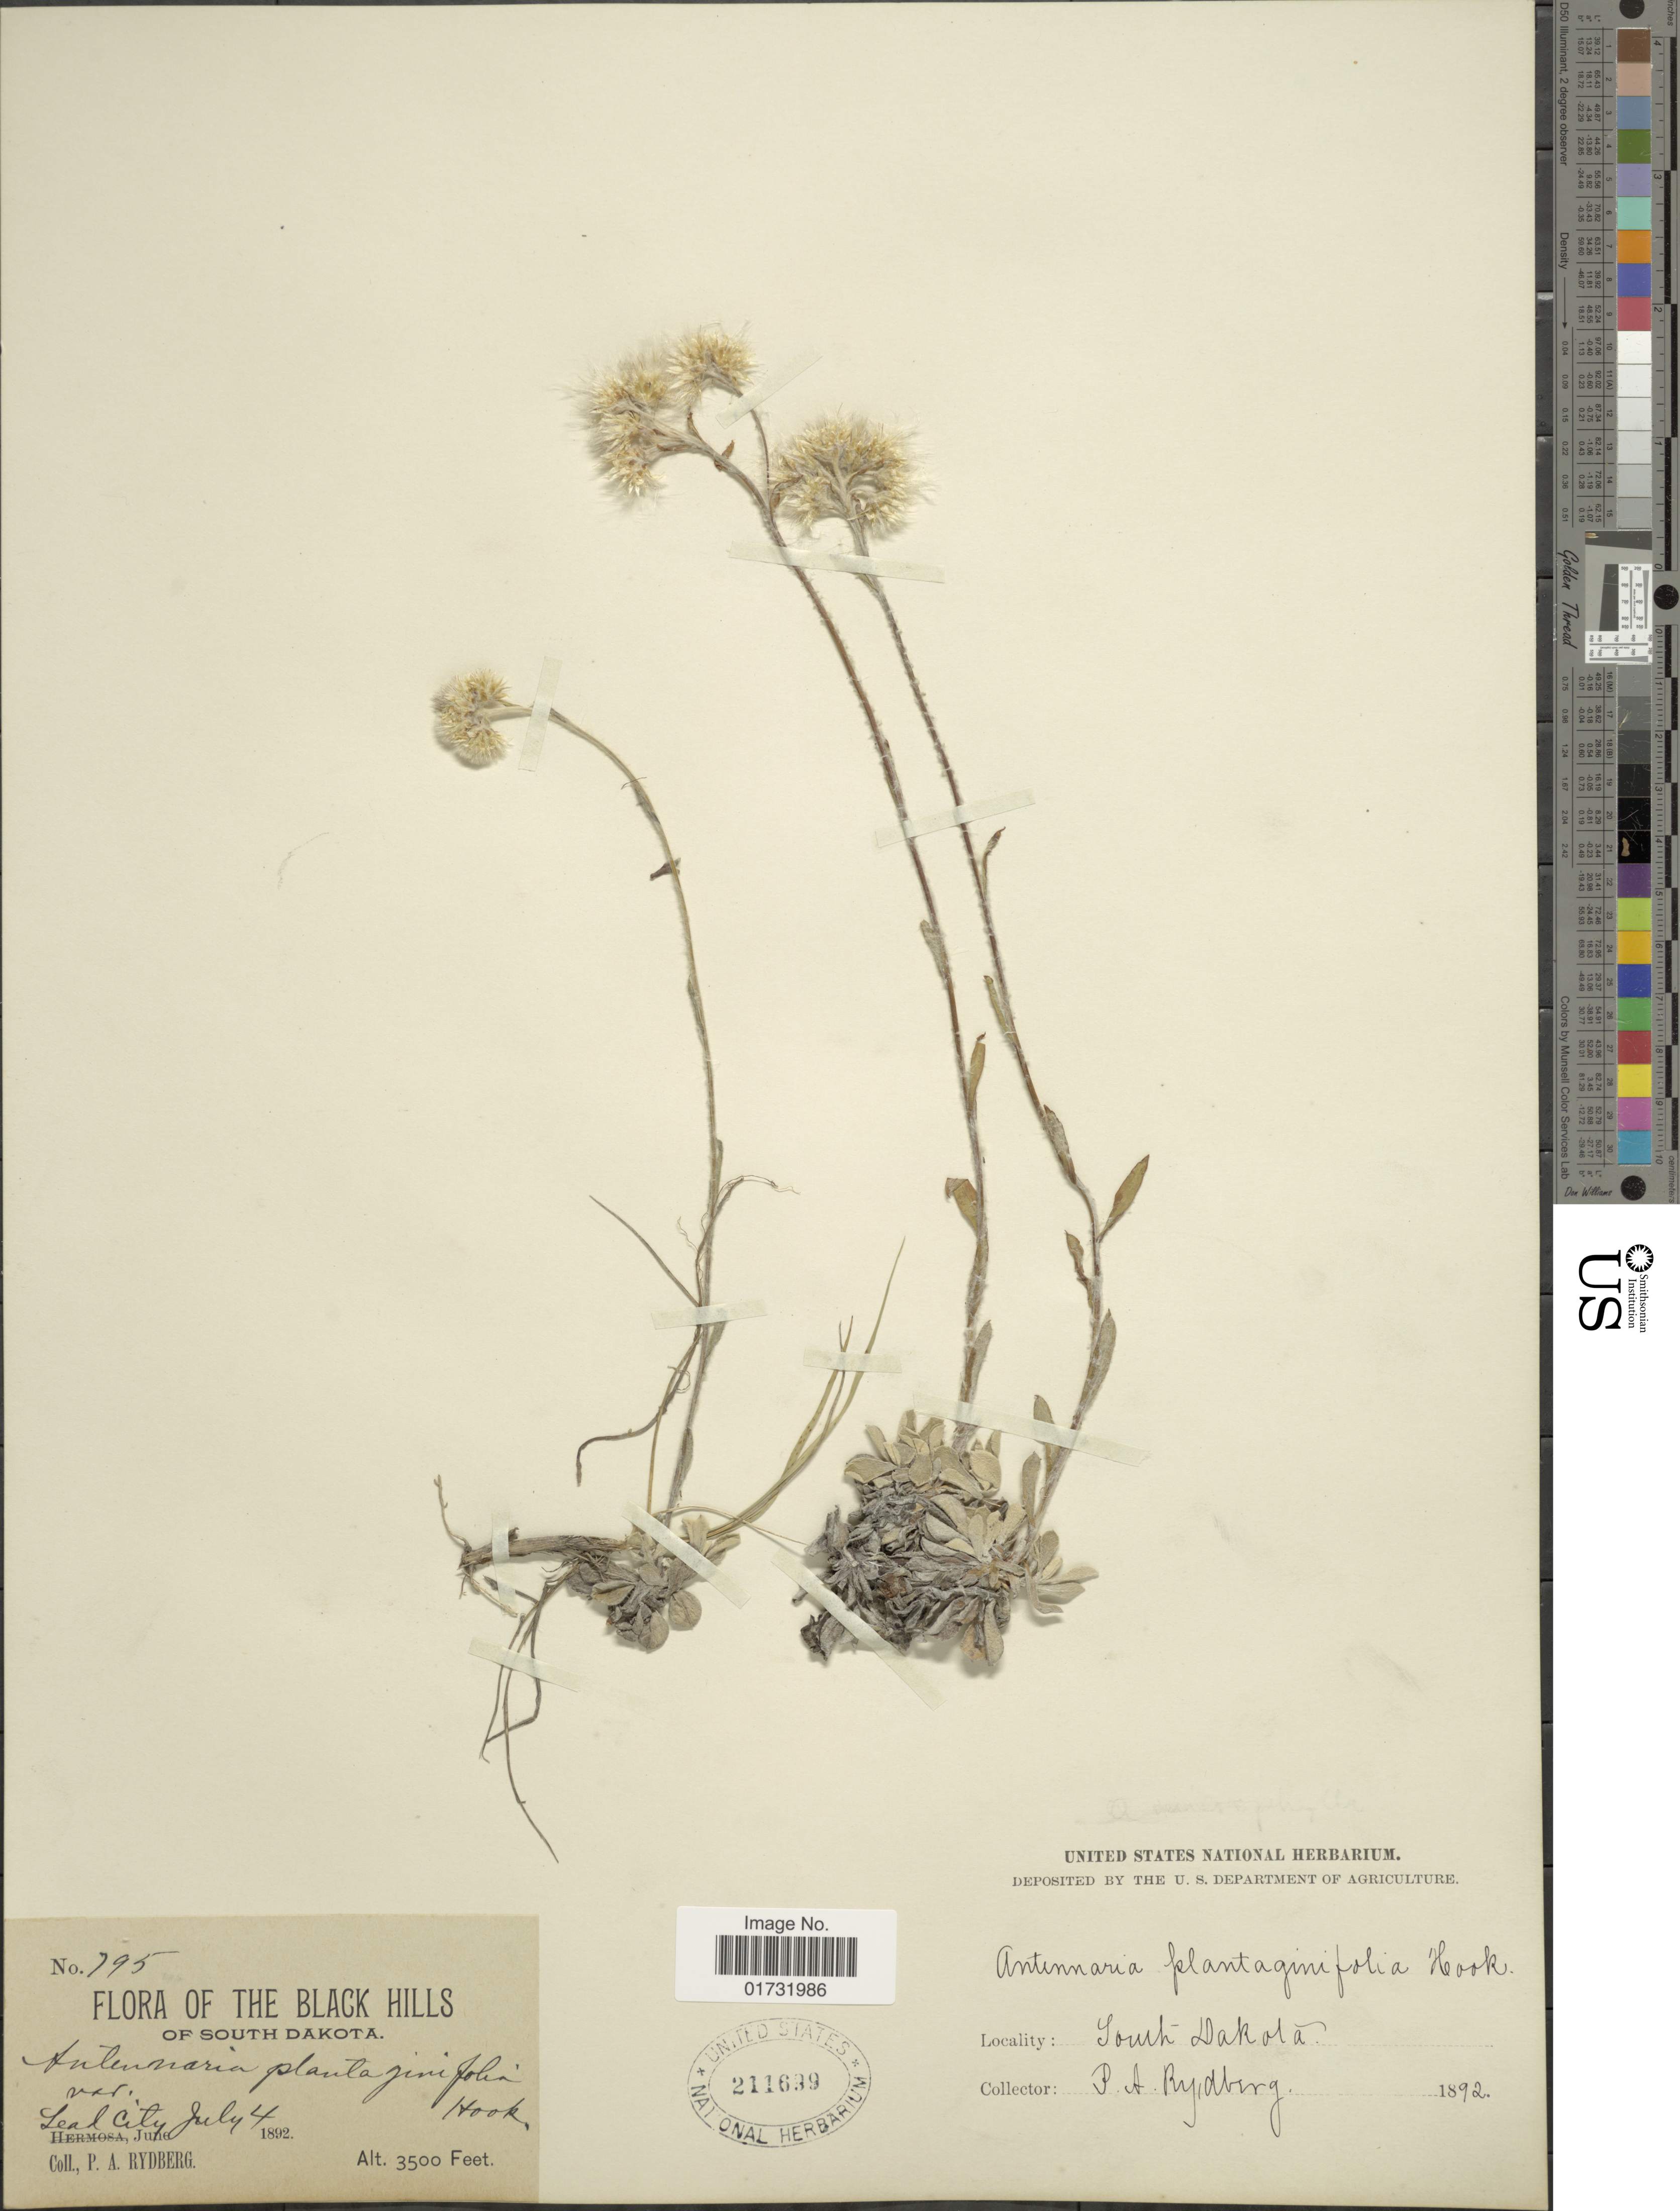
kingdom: Plantae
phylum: Tracheophyta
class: Magnoliopsida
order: Asterales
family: Asteraceae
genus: Antennaria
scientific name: Antennaria oxyphylla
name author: Greene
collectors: P. A. Rydberg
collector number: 795*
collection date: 1892-07-04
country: United States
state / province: South Dakota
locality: Black Hills. Lead City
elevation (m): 1067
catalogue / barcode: US 211639